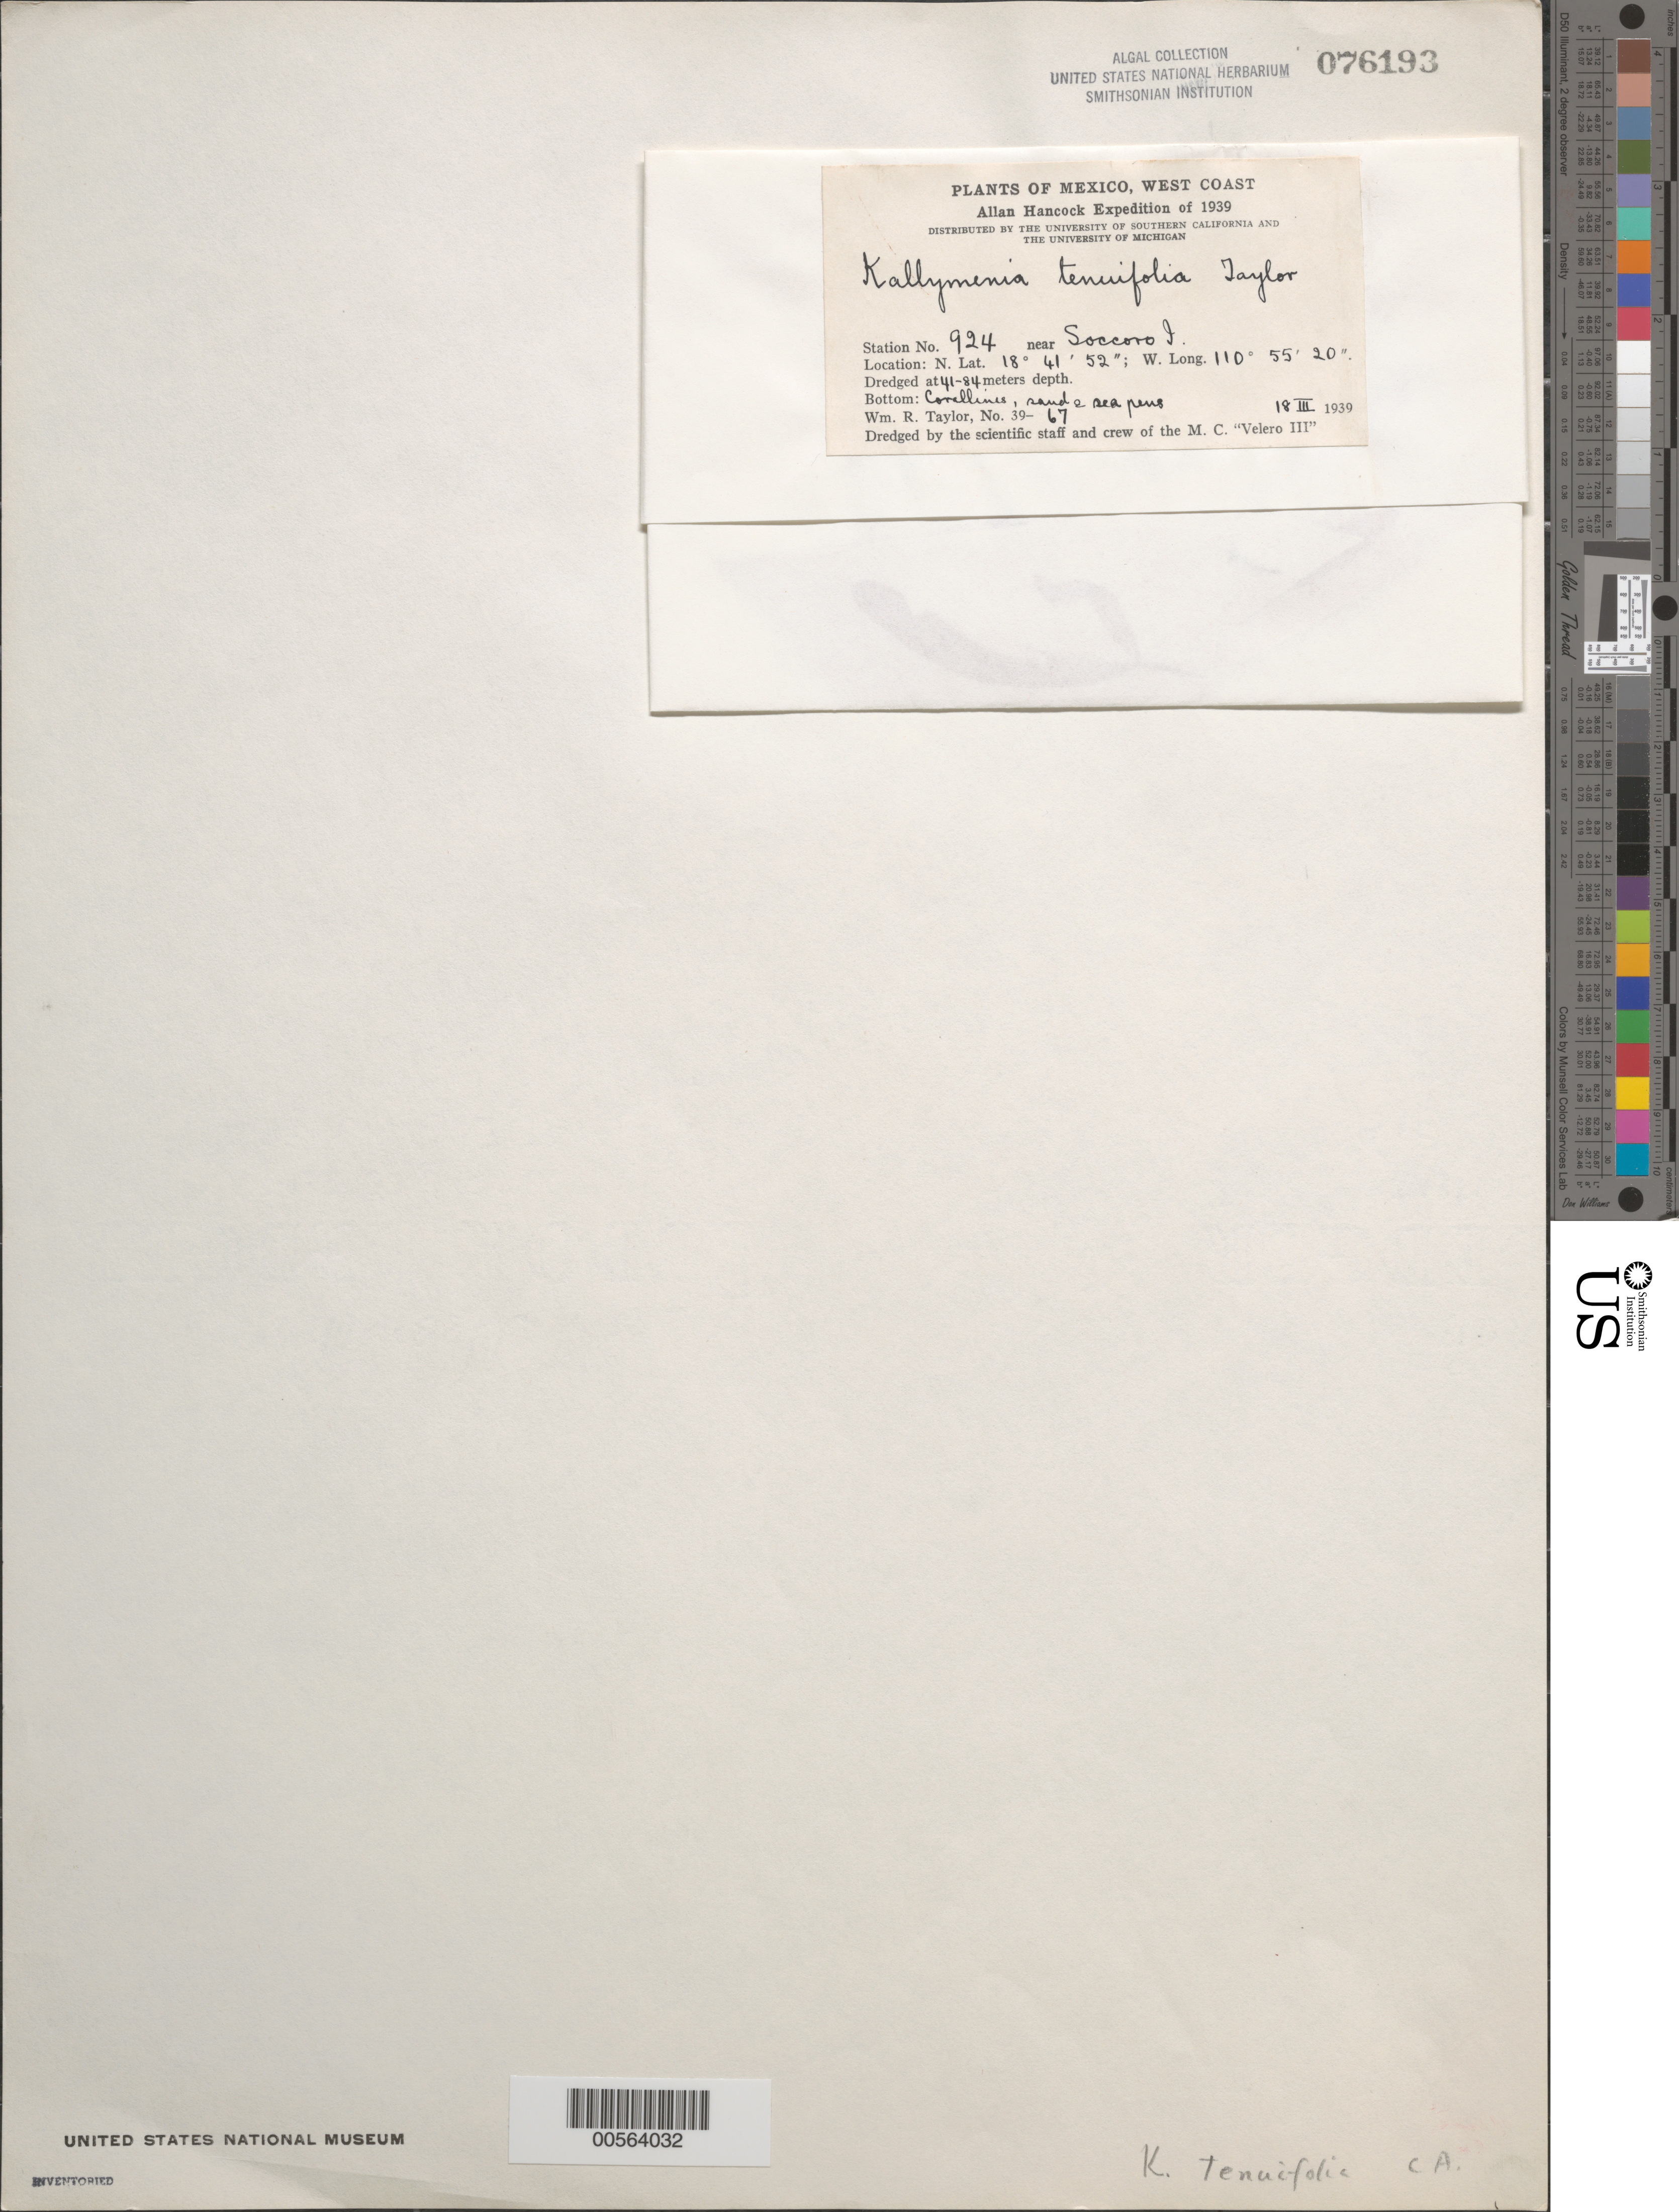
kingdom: Plantae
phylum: Rhodophyta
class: Florideophyceae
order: Gigartinales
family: Kallymeniaceae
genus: Kallymenia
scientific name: Kallymenia tenuifolia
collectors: W. R. Taylor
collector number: WRT 39-67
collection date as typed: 18 Mar 1939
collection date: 1939-03-18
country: Mexico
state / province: Colima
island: Isla Socorro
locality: Near Isla Socorro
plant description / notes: Allan Hancock Expedition of 1939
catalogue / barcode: US 76193